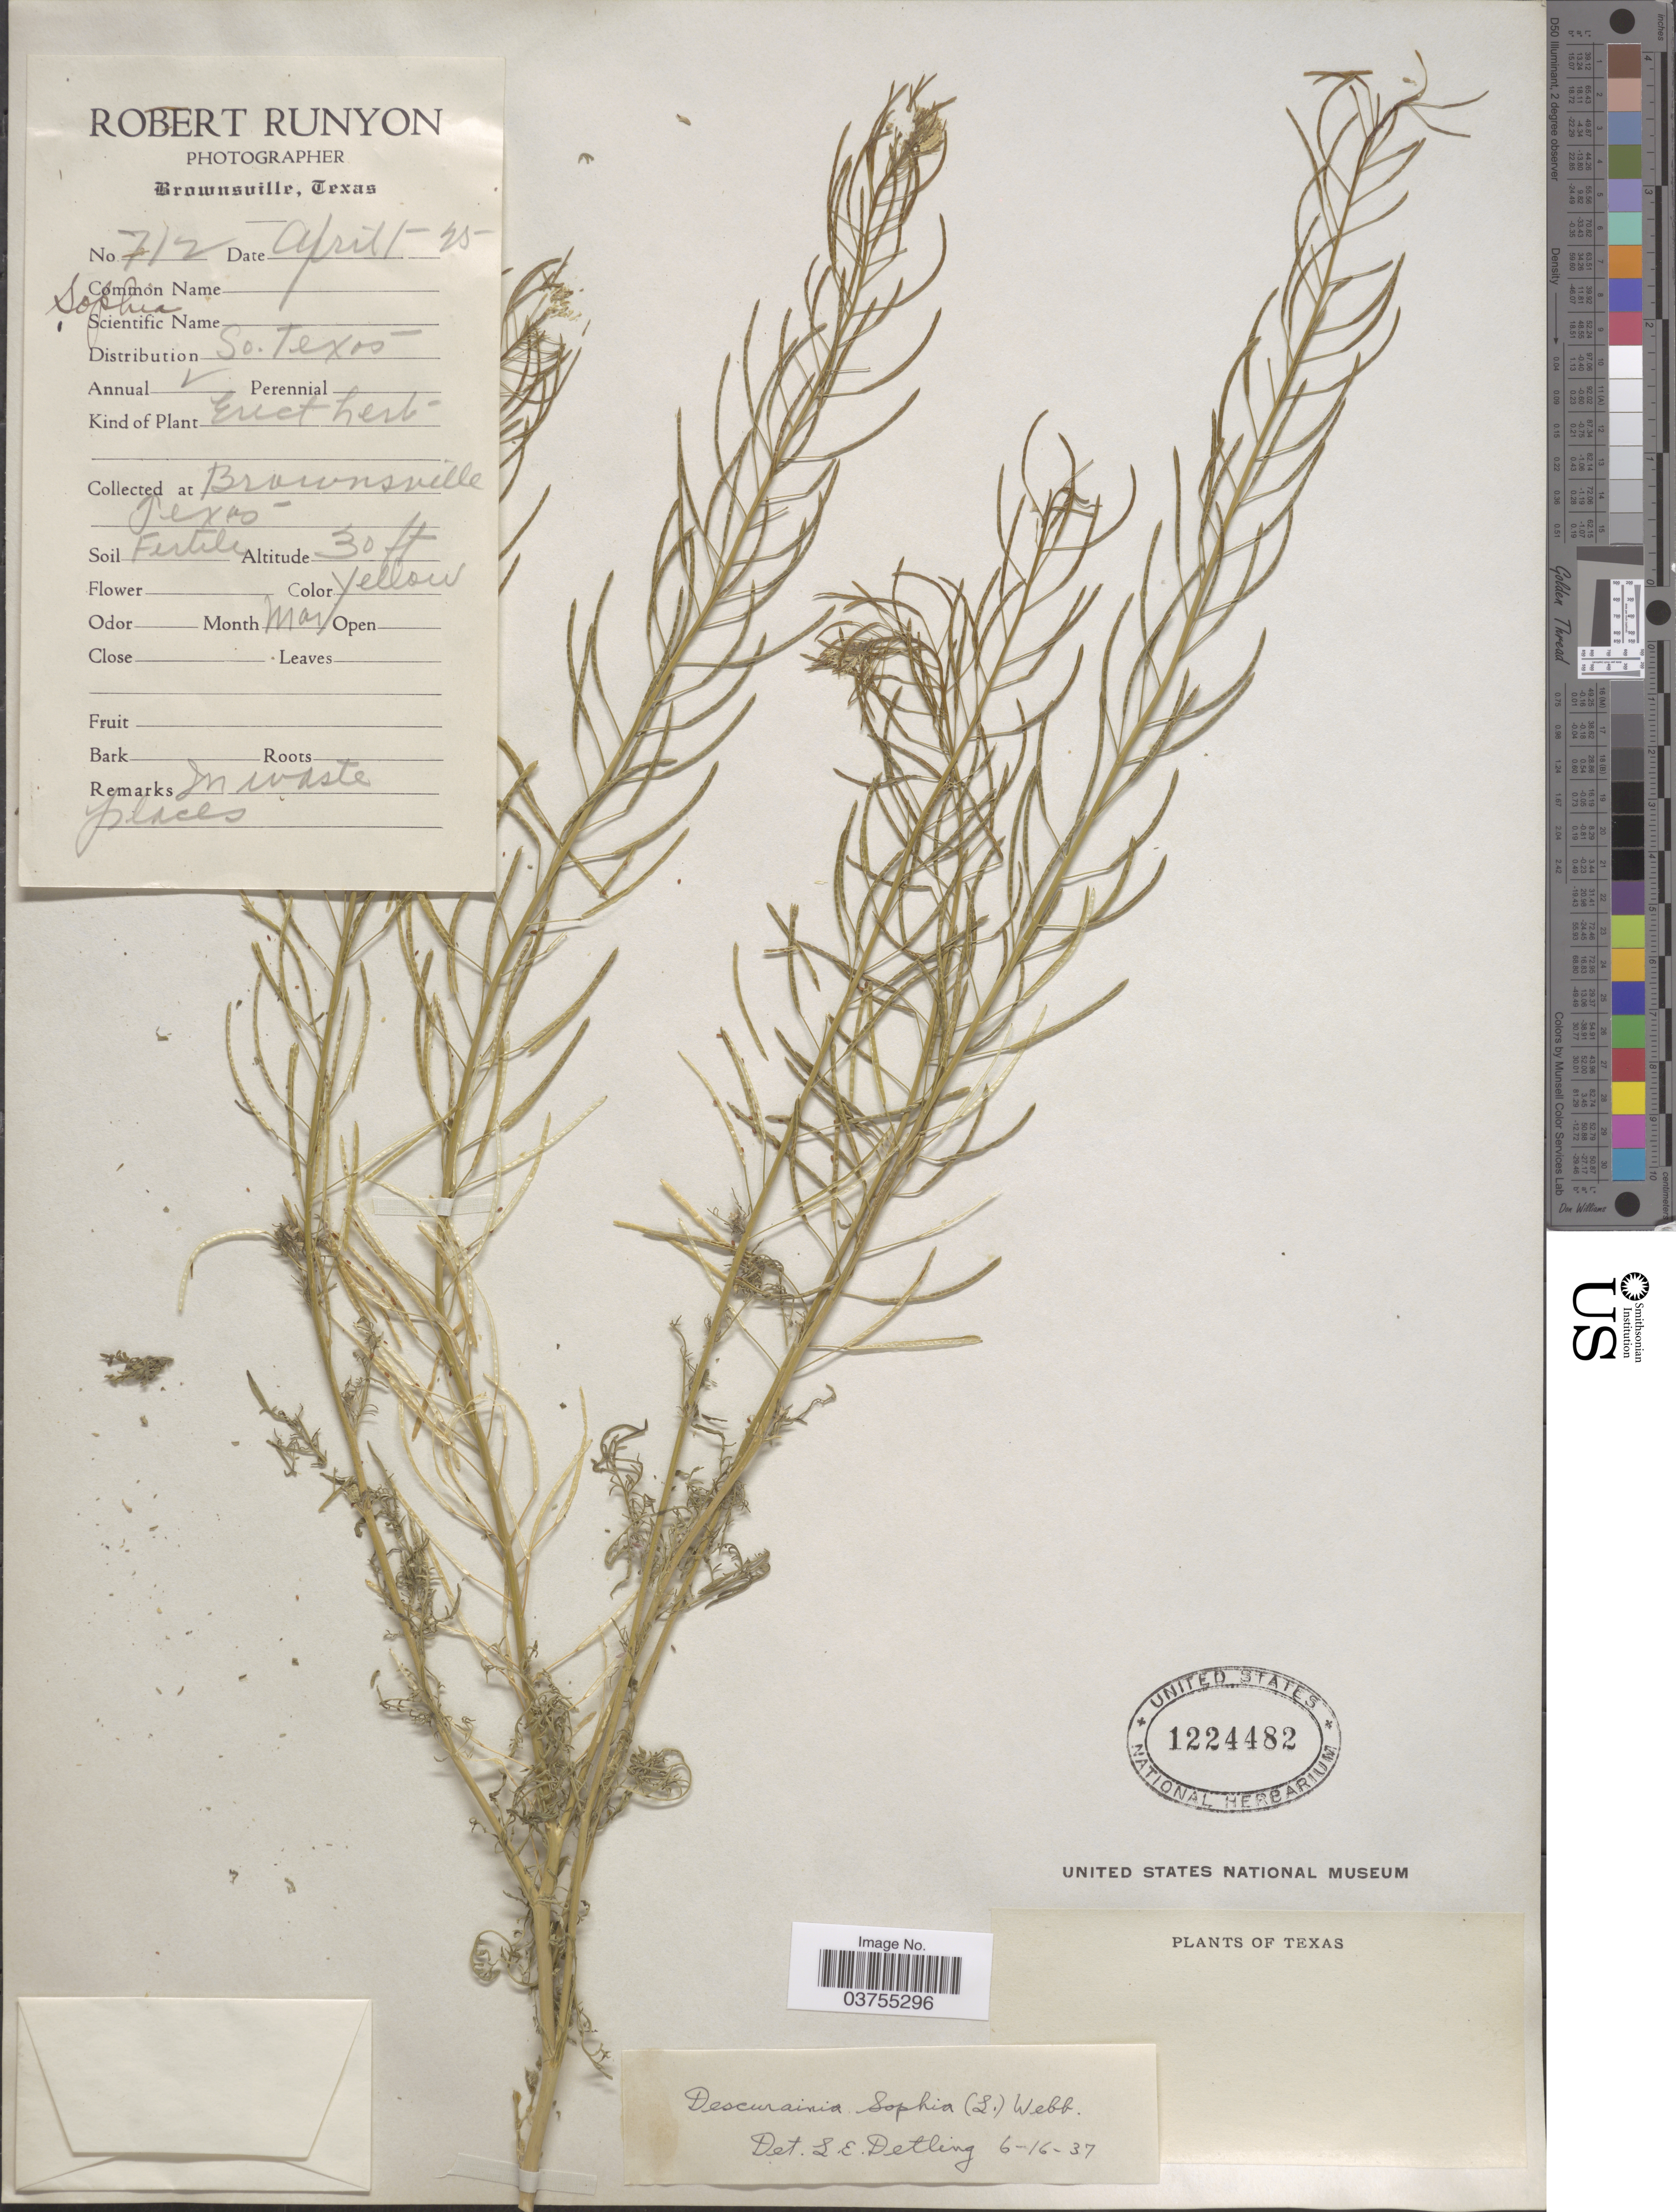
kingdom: Plantae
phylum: Tracheophyta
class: Magnoliopsida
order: Brassicales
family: Brassicaceae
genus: Descurainia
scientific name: Descurainia sophia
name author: (L.) Webb ex Prantl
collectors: R. Runyon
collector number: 712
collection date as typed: Transcribed d/m/y: 1/4/25 to /5/25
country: United States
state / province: Texas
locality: So. Texas. Brownsville.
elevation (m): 9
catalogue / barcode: US 1224482